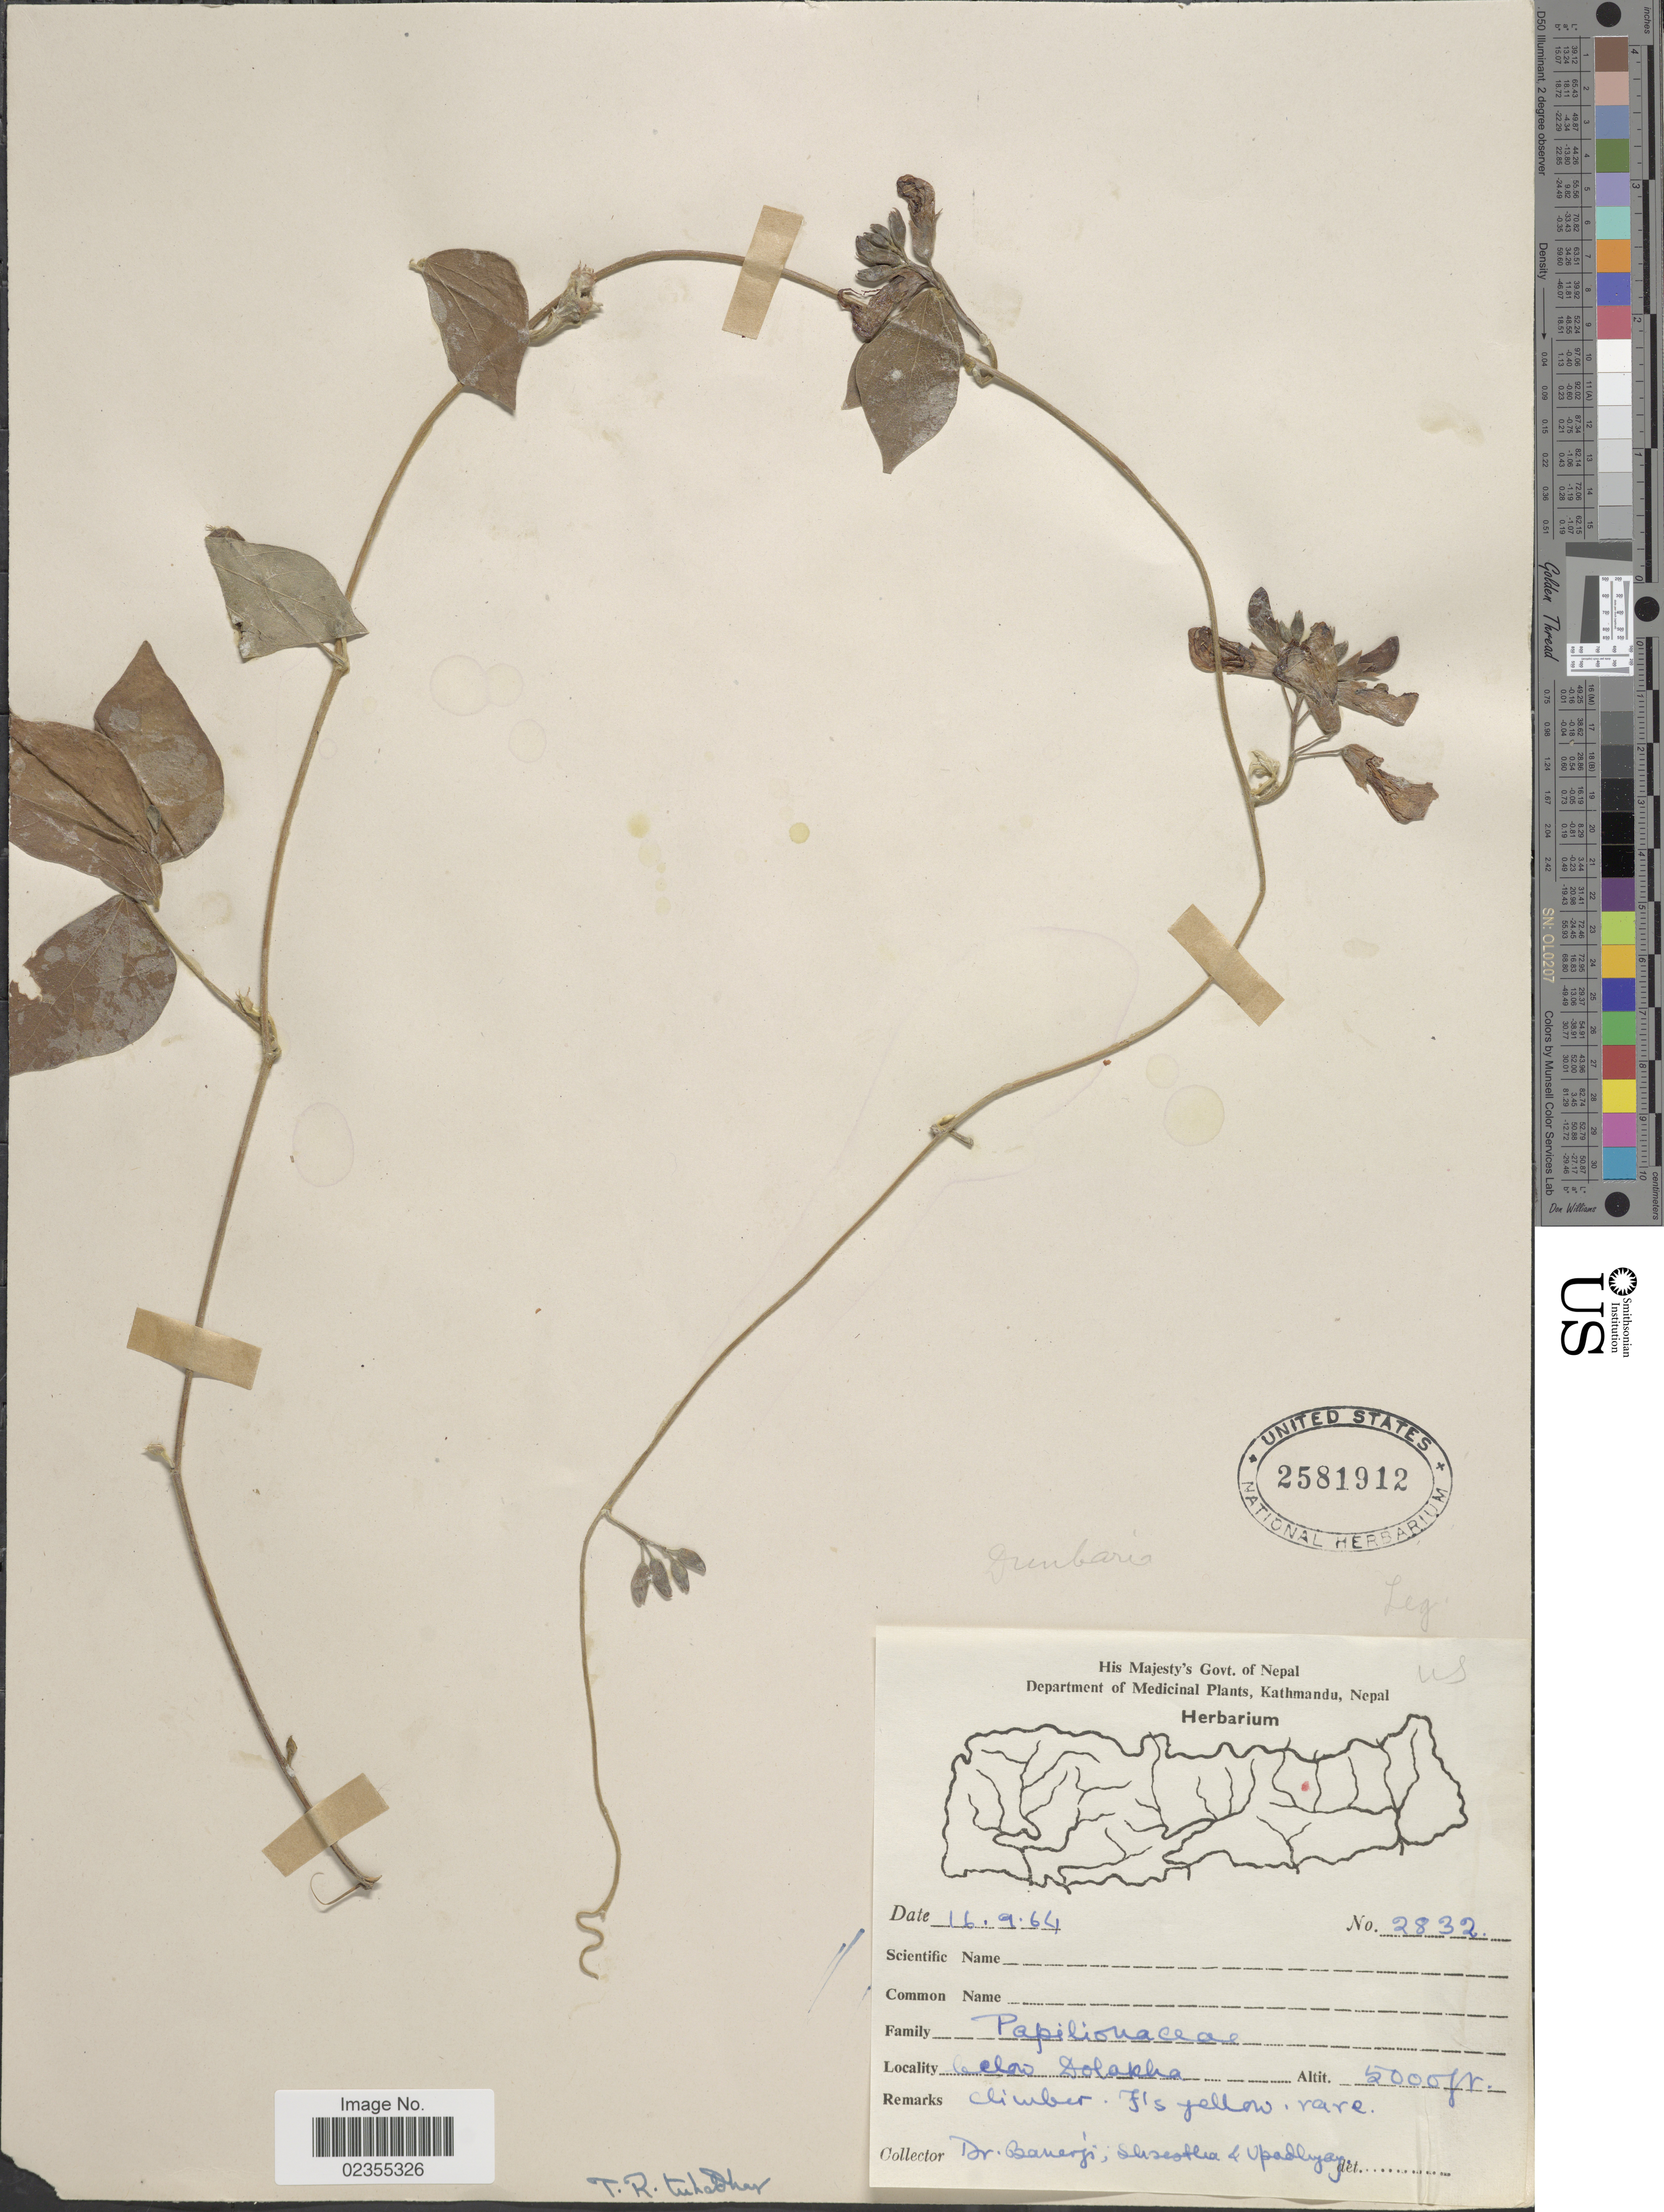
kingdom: Plantae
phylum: Tracheophyta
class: Magnoliopsida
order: Fabales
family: Fabaceae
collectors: -. Banerji, -. Shrestha & Upadhyay, --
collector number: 2832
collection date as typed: Transcribed d/m/y: 16/9/64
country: Nepal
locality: Below Dolakha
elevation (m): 1524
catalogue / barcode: US 2581912